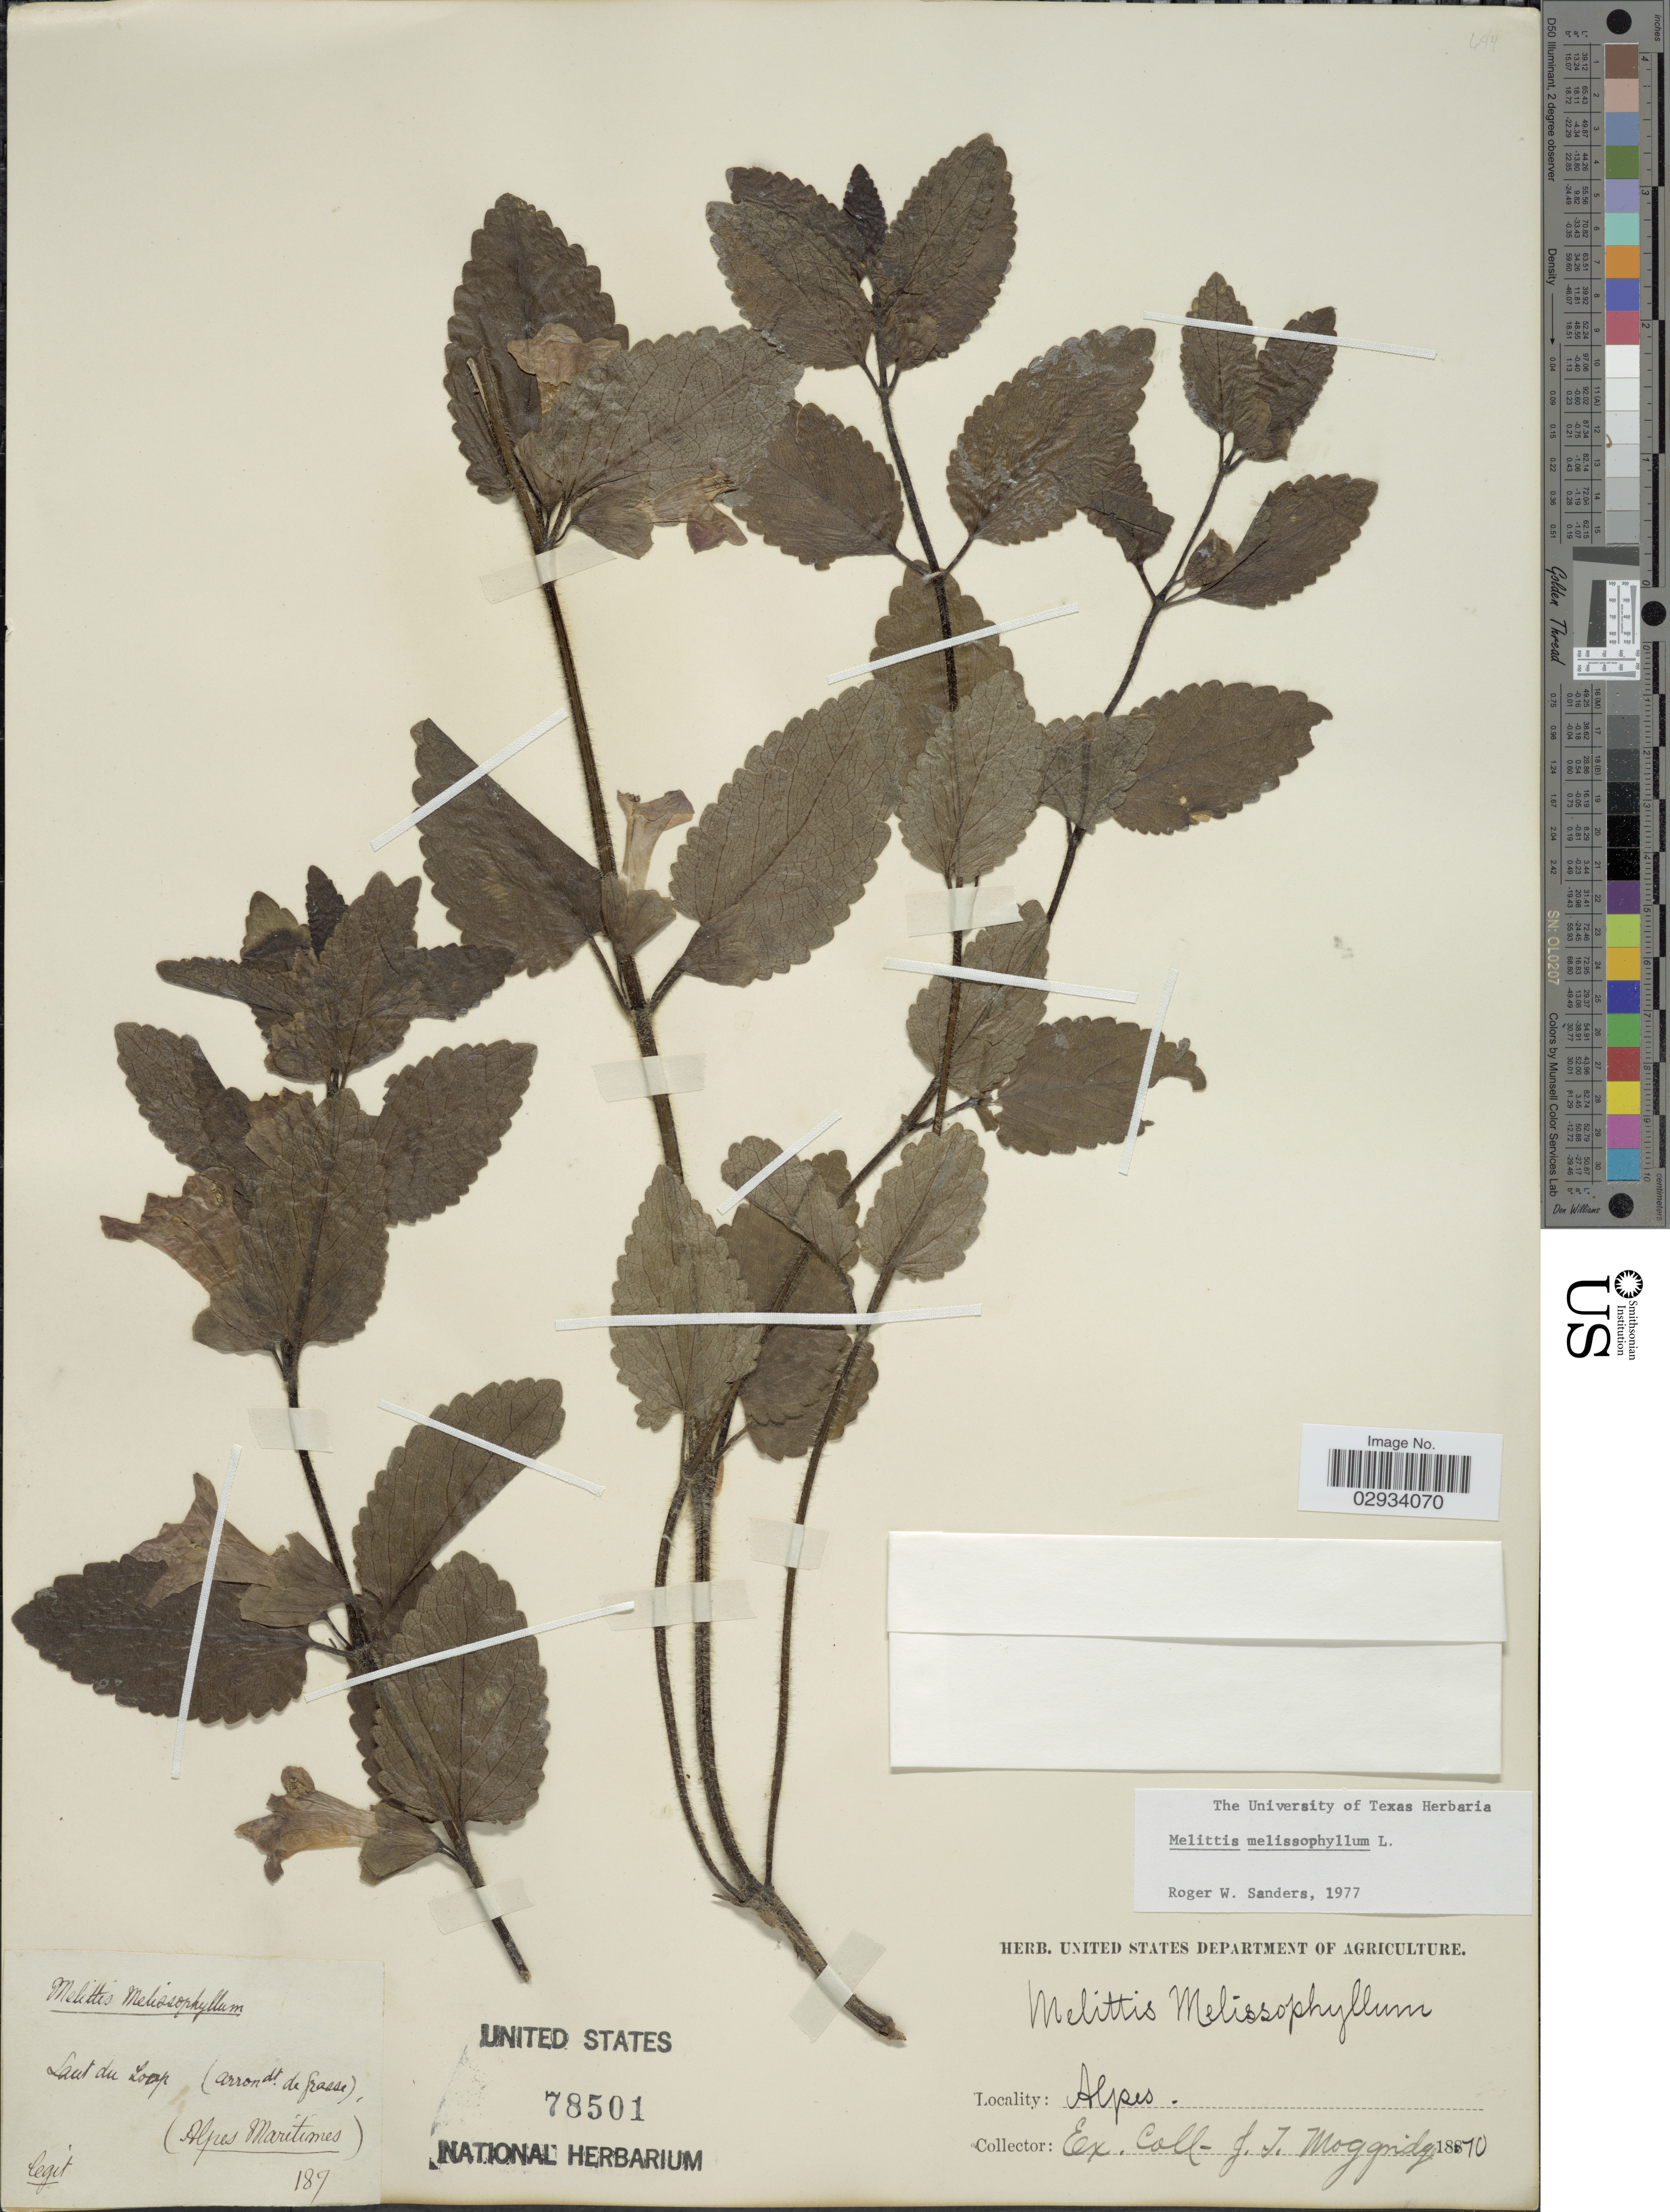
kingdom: Plantae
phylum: Tracheophyta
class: Magnoliopsida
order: Lamiales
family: Lamiaceae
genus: Melittis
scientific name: Melittis melissophyllum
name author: L.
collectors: J. T. Moggridge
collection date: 1870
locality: Alpes Maritimes.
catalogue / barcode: US 78501